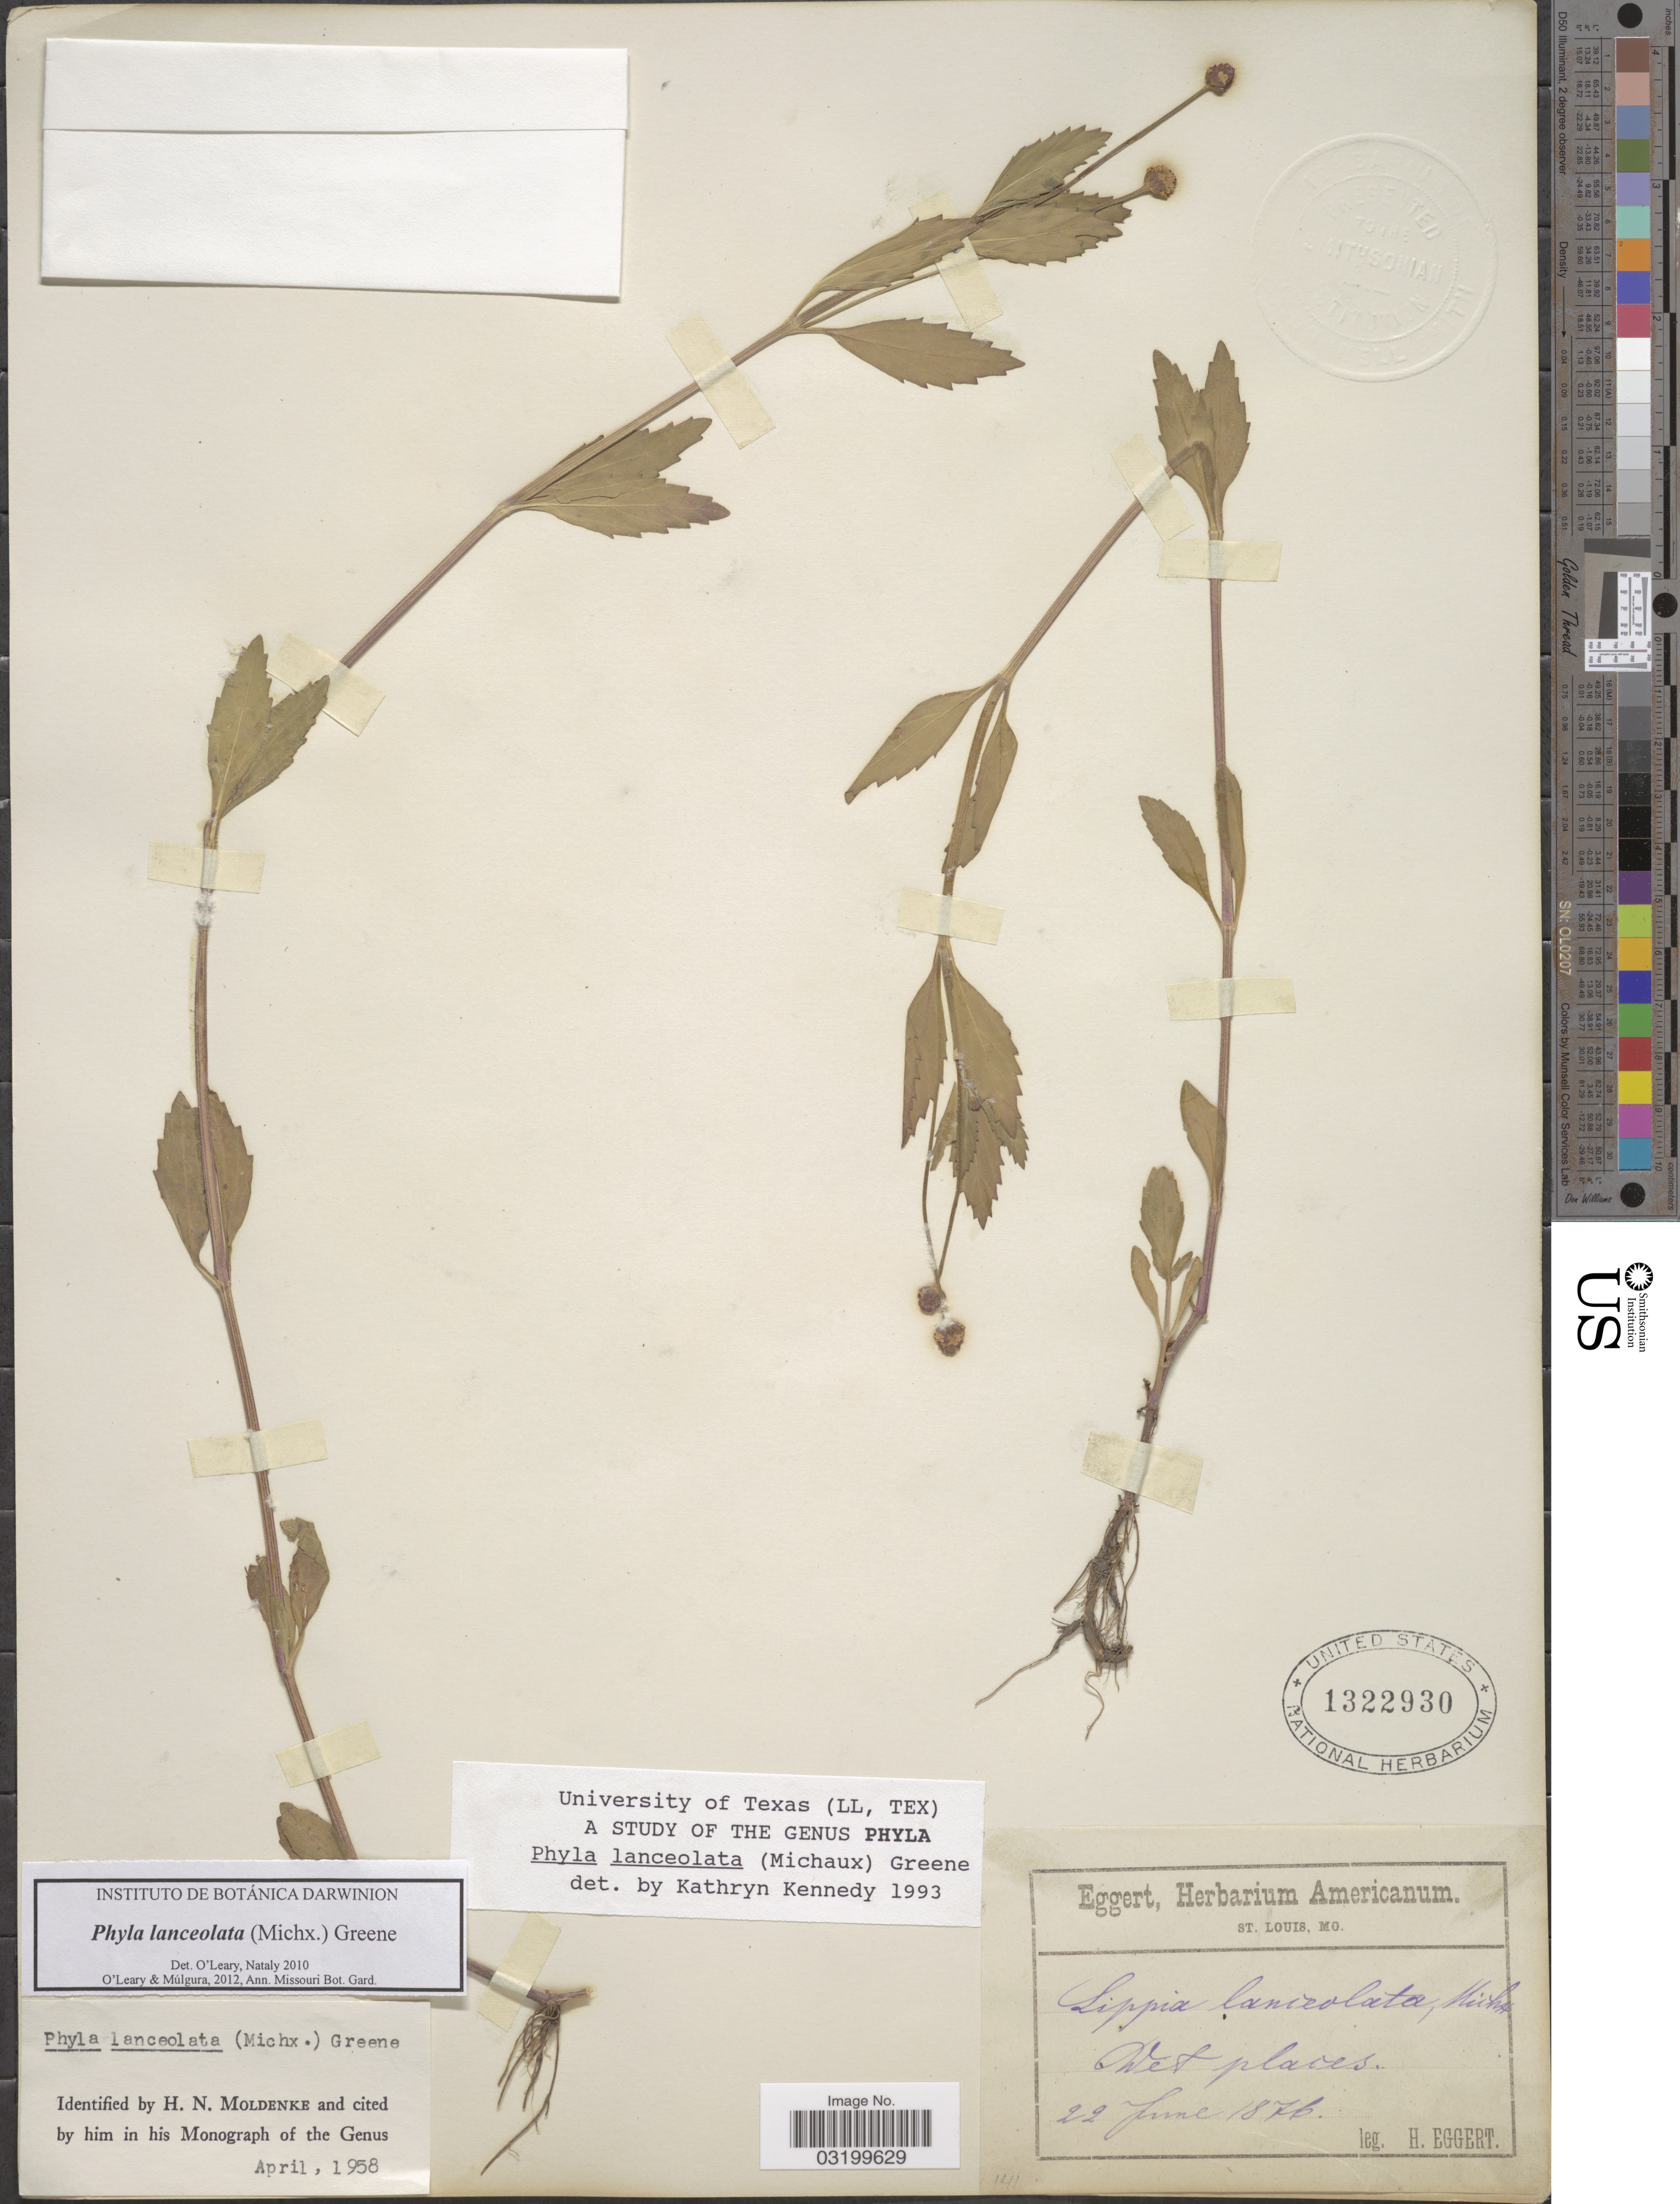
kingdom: Plantae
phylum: Tracheophyta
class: Magnoliopsida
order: Lamiales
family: Verbenaceae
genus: Phyla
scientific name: Phyla lanceolata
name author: (Michx.) Greene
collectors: H. Eggert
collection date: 1876-06-22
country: United States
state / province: Missouri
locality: St. Louis.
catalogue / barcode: US 1322930